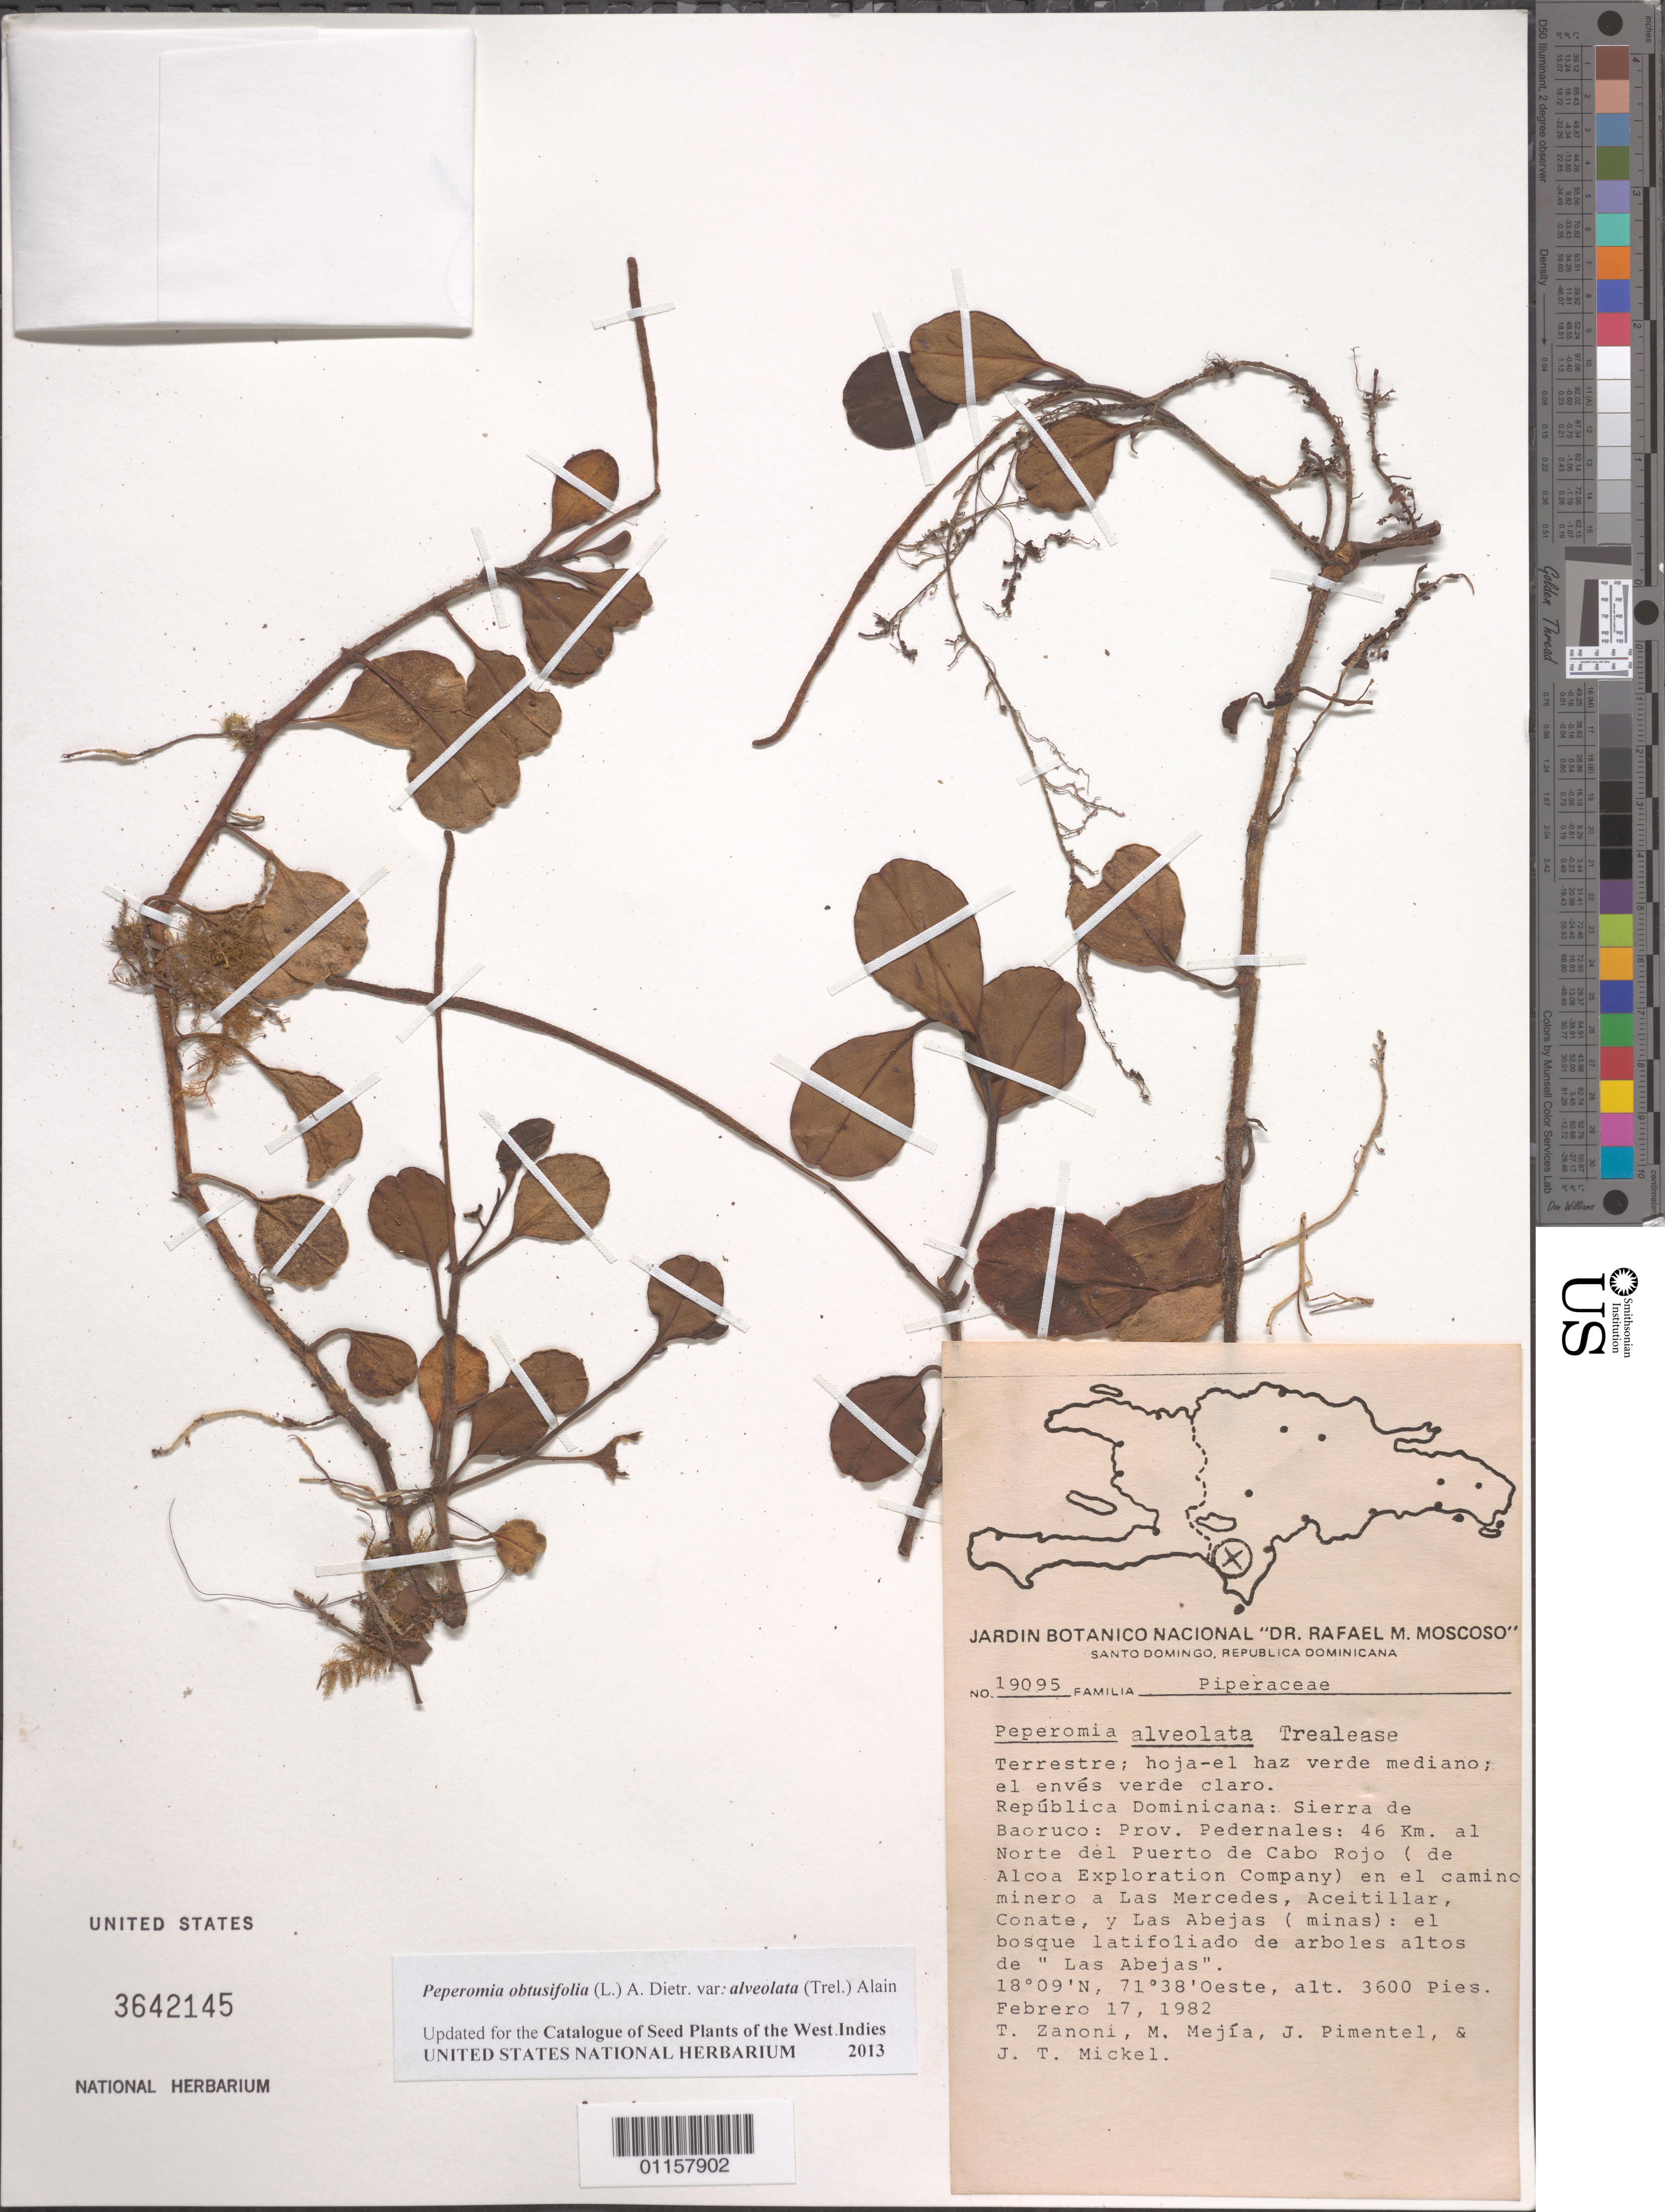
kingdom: Plantae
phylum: Tracheophyta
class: Magnoliopsida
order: Piperales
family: Piperaceae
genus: Peperomia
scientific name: Peperomia obtusifolia var. alveolata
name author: (Trel.) Alain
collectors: T. A. Zanoni, M. Mejia, J. Pimentel & J. T. Mickel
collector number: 19095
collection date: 1982-02-17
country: Dominican Republic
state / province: Pedernales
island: Hispaniola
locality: Sierra de Baoruco, 46 km al N del Puerto de Cabo Rojo (de Alcoa Exploration Company) en el camino minero a Las Mercedes, Aceitillar, Conate y Las Abejas (minas).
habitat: El bosque latifoliado de arboles altos de "Las Abejas".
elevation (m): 1097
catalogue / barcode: US 3642145